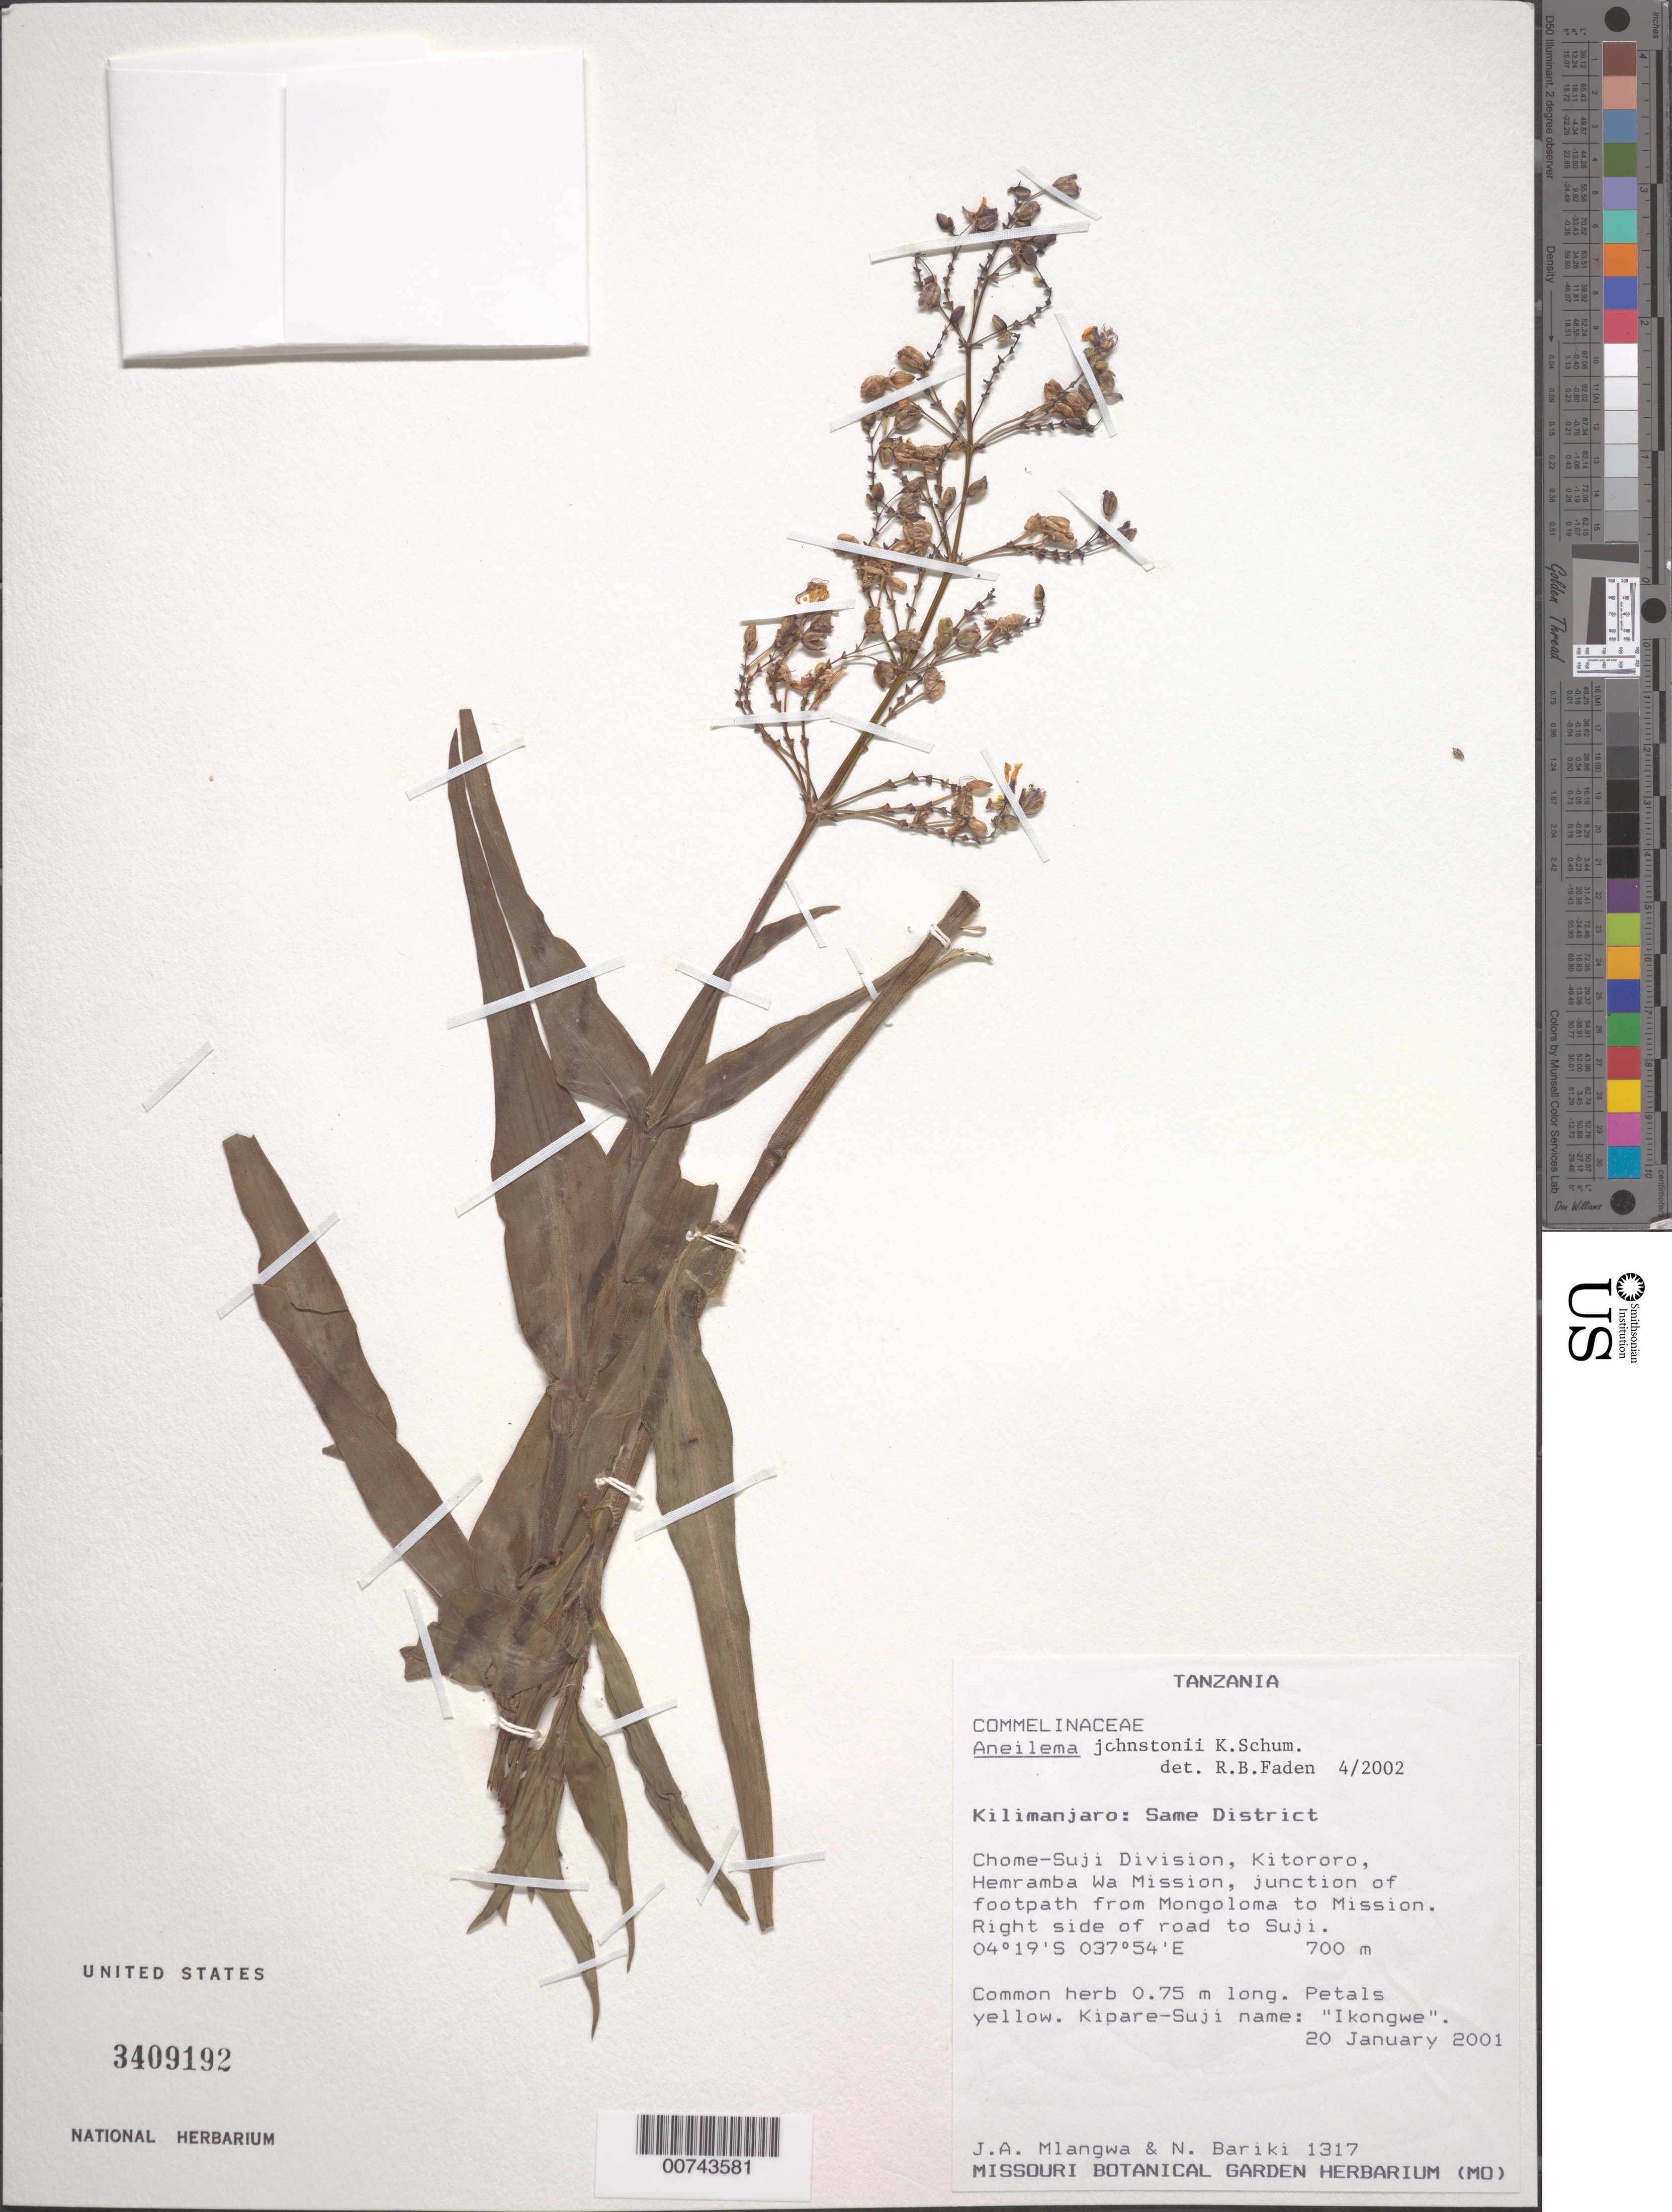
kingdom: Plantae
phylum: Tracheophyta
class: Liliopsida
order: Commelinales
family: Commelinaceae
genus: Aneilema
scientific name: Aneilema johnstonii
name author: K. Schum.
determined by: Faden, Robert B., (US), Smithsonian Institution - National Museum of Natural History (UNITED STATES)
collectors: J. Mlangwa & N. Bariki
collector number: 1317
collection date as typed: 20 Jan 2001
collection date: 2001-01-20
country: Tanzania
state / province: Kilimanjaro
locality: Chome-Suji Div., Kitororor, Hemramba Wa Mission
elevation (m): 700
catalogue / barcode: US 3409192